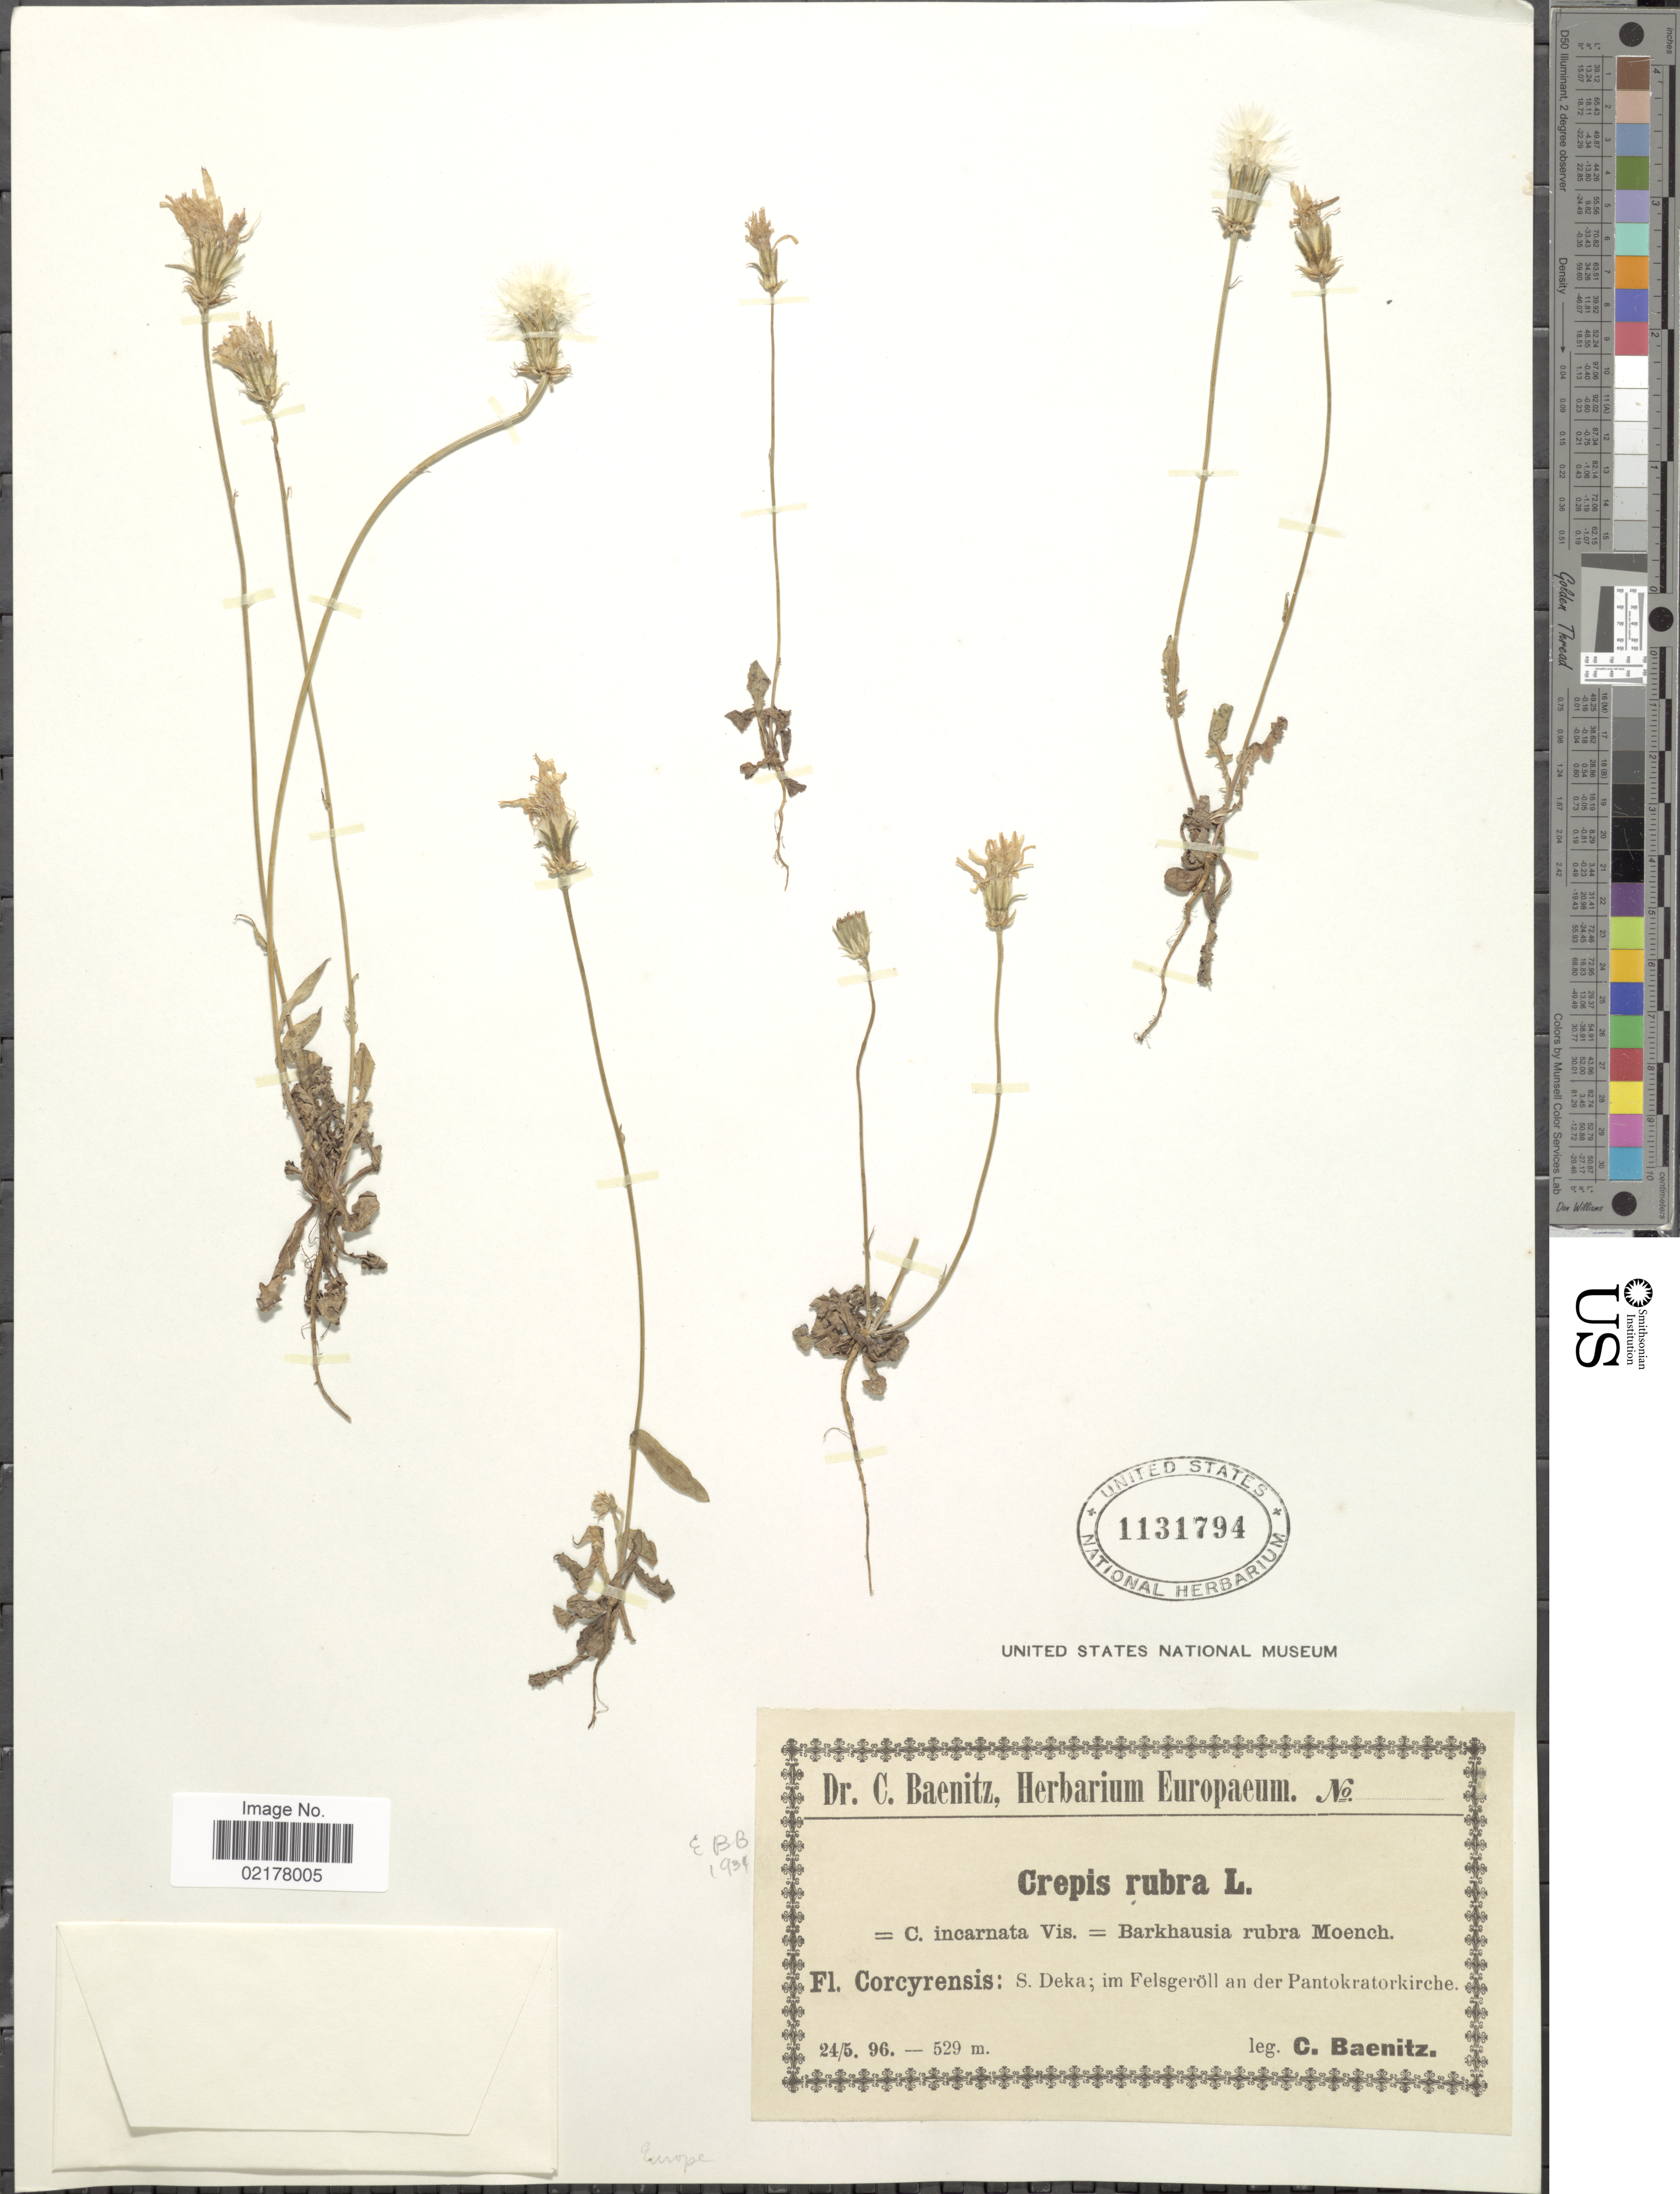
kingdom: Plantae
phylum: Tracheophyta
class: Magnoliopsida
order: Asterales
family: Asteraceae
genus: Crepis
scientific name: Crepis rubra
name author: L.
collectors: C. G. Baenitz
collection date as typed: Transcribed d/m/y: 24/5/96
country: Poland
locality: Corcyrensis: S. Deka; im Felsgeröll an der Pantokratorkirche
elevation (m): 529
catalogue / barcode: US 1131794